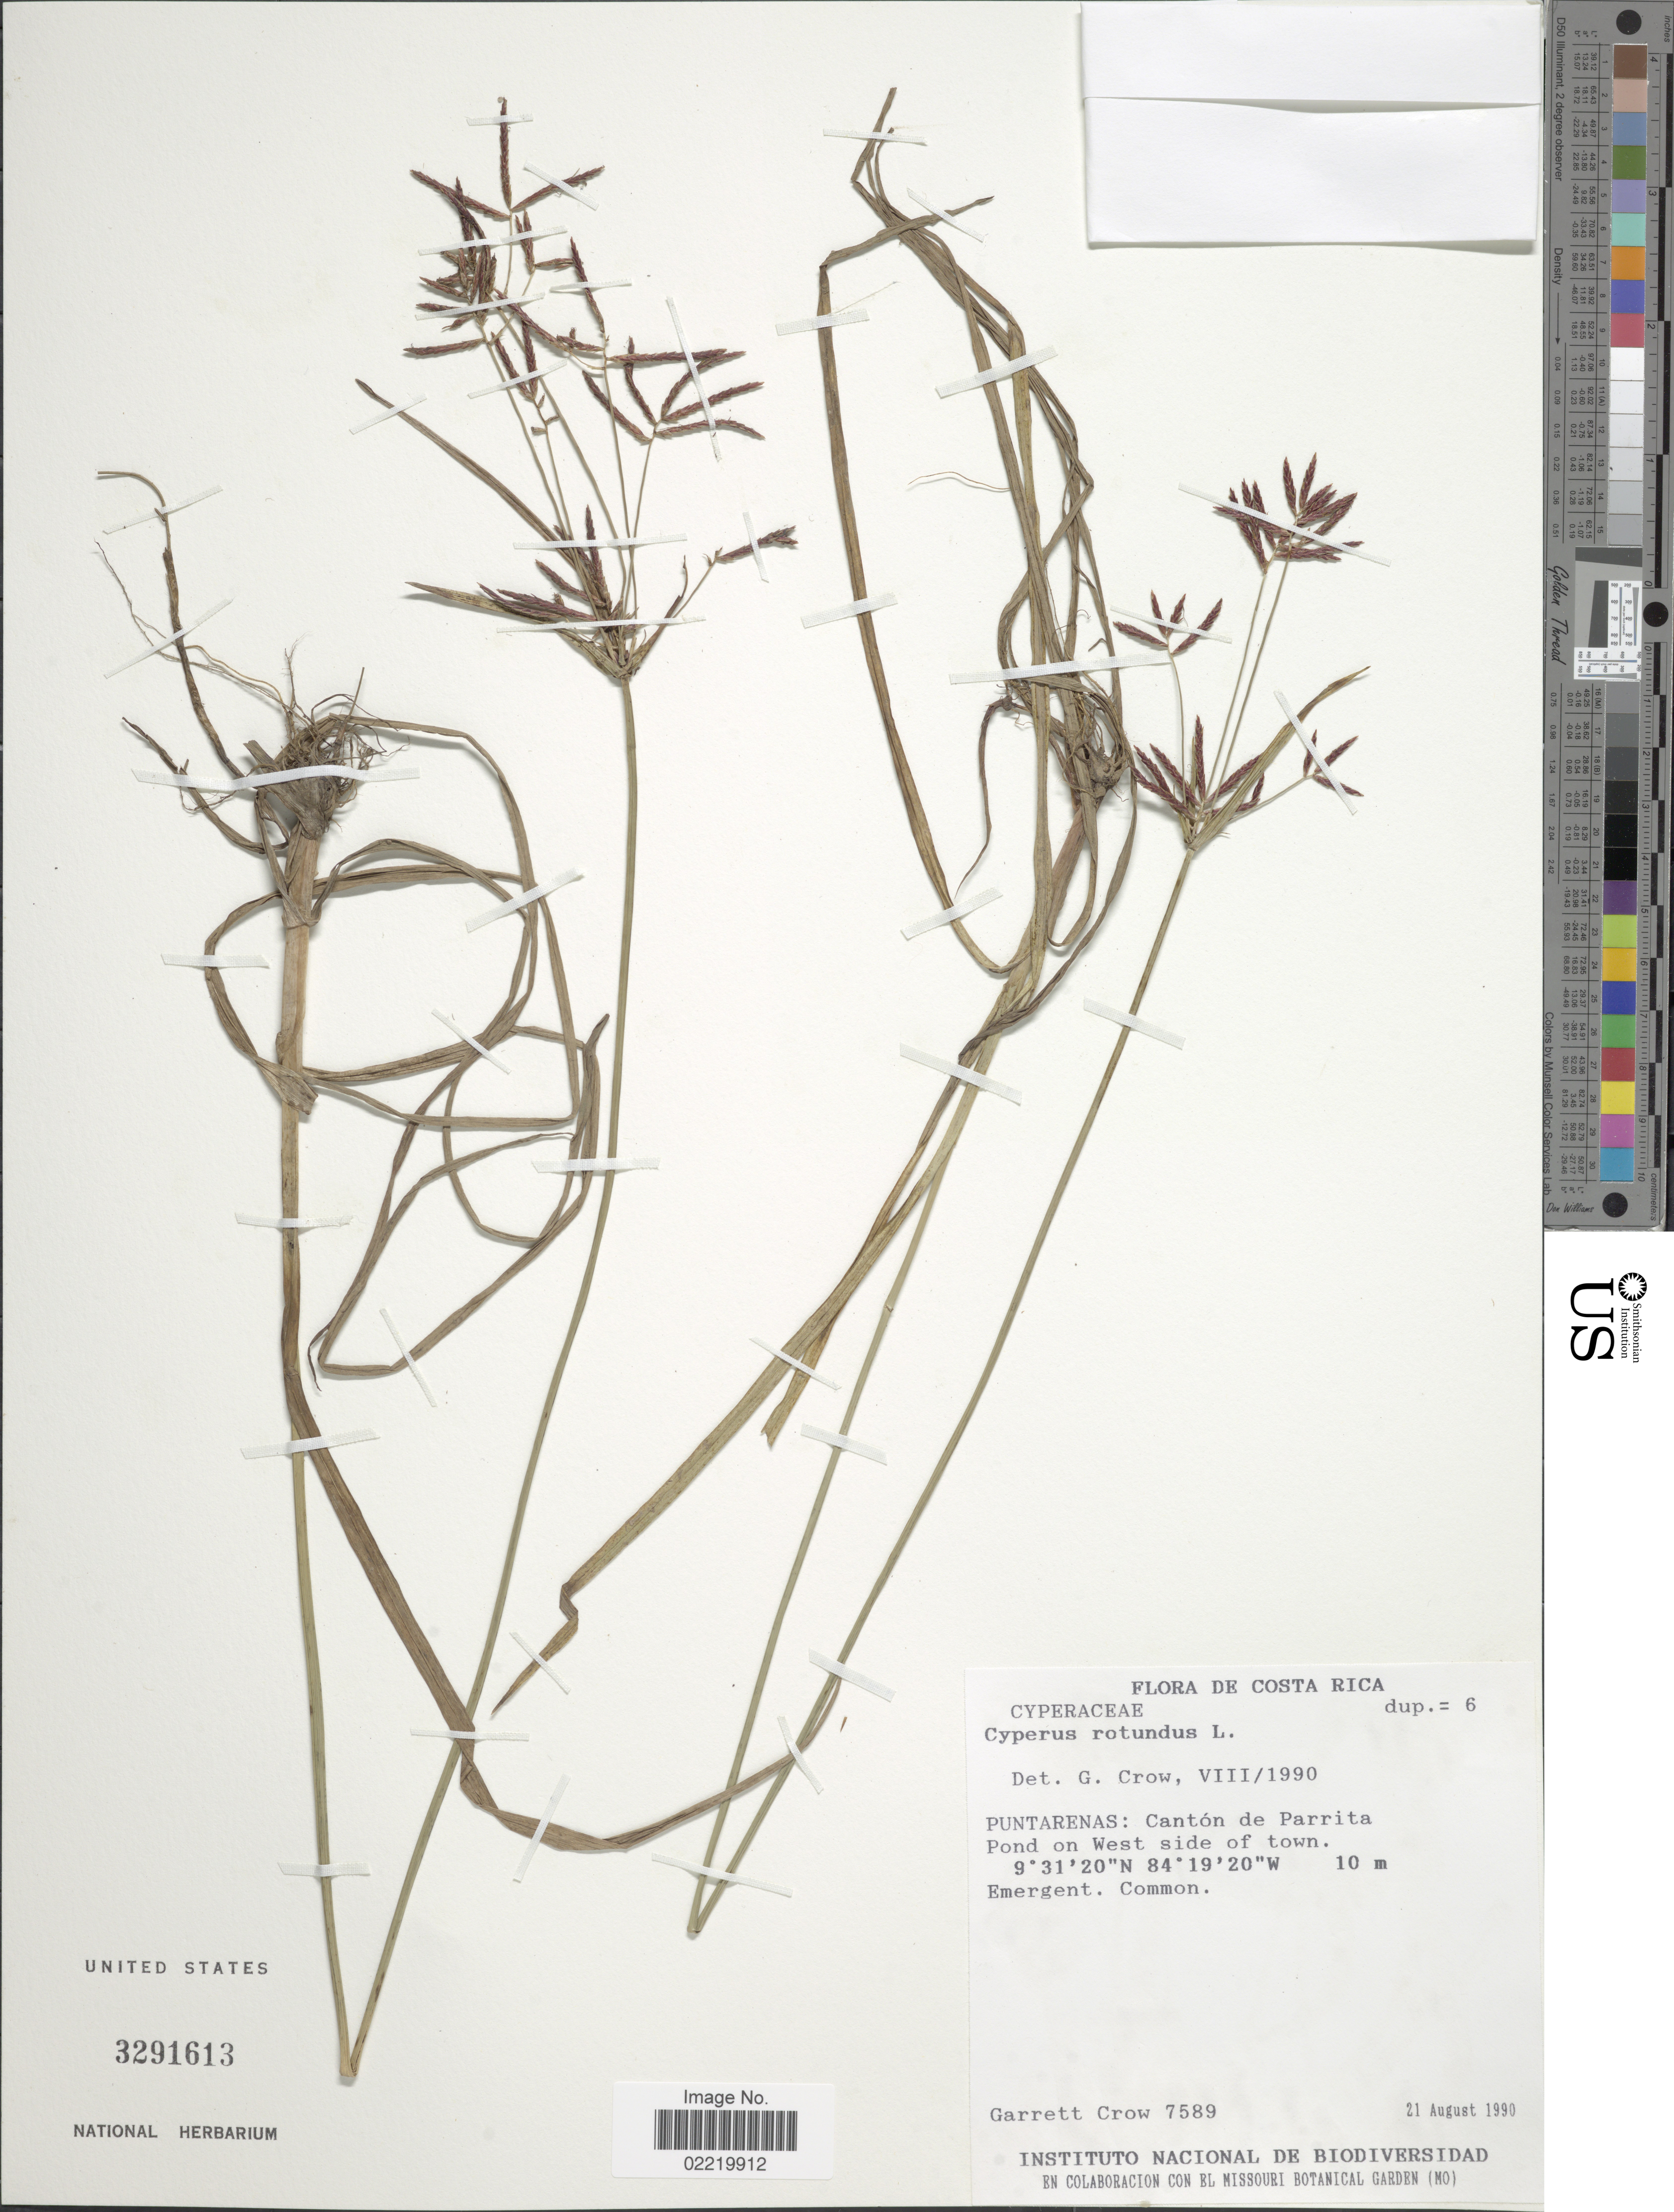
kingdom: Plantae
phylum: Tracheophyta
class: Liliopsida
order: Poales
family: Cyperaceae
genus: Cyperus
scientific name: Cyperus rotundus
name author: L.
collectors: G. E. Crow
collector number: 7589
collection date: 1990-08-21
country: Costa Rica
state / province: Puntarenas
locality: Canton de Parrita, pond on West side of town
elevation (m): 10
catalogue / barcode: US 3291613